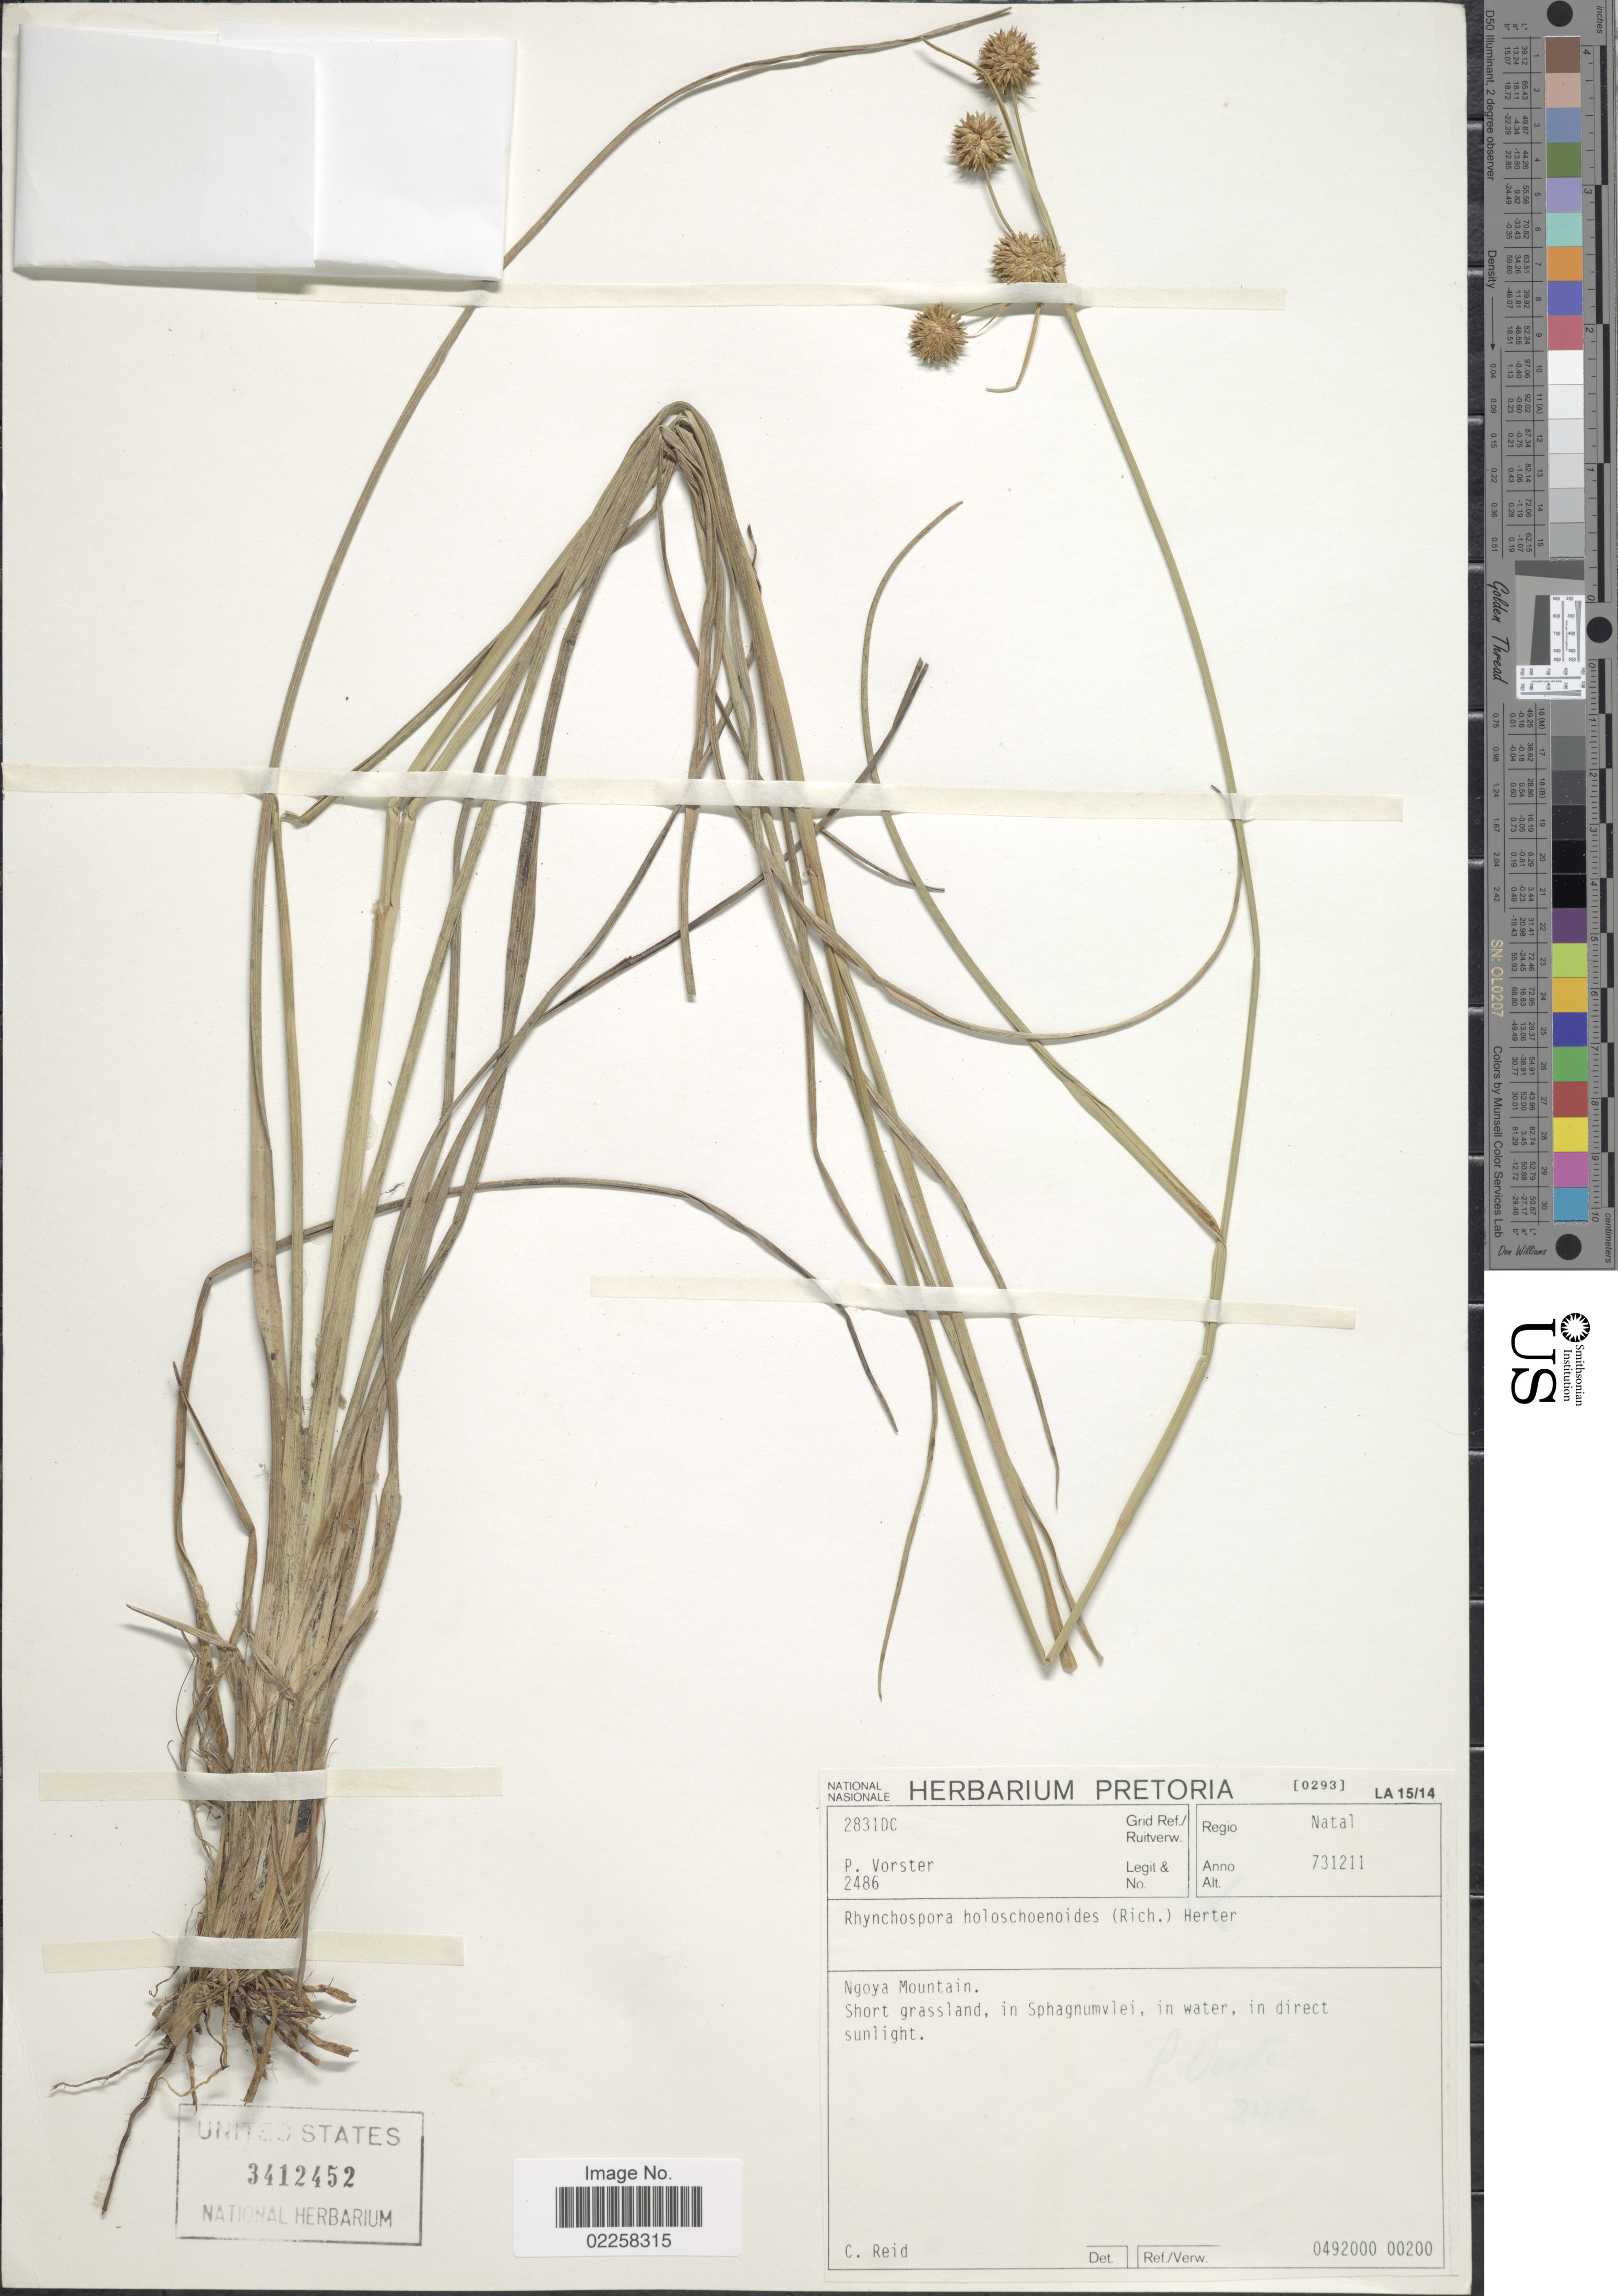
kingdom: Plantae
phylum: Tracheophyta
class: Liliopsida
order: Poales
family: Cyperaceae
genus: Rhynchospora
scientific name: Rhynchospora holoschoenoides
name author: (Rich.) Herter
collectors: P. Vorster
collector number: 2486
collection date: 1973-12-11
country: South Africa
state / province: KwaZulu-Natal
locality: Natal, Ngoya Mountain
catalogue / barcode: US 3412452